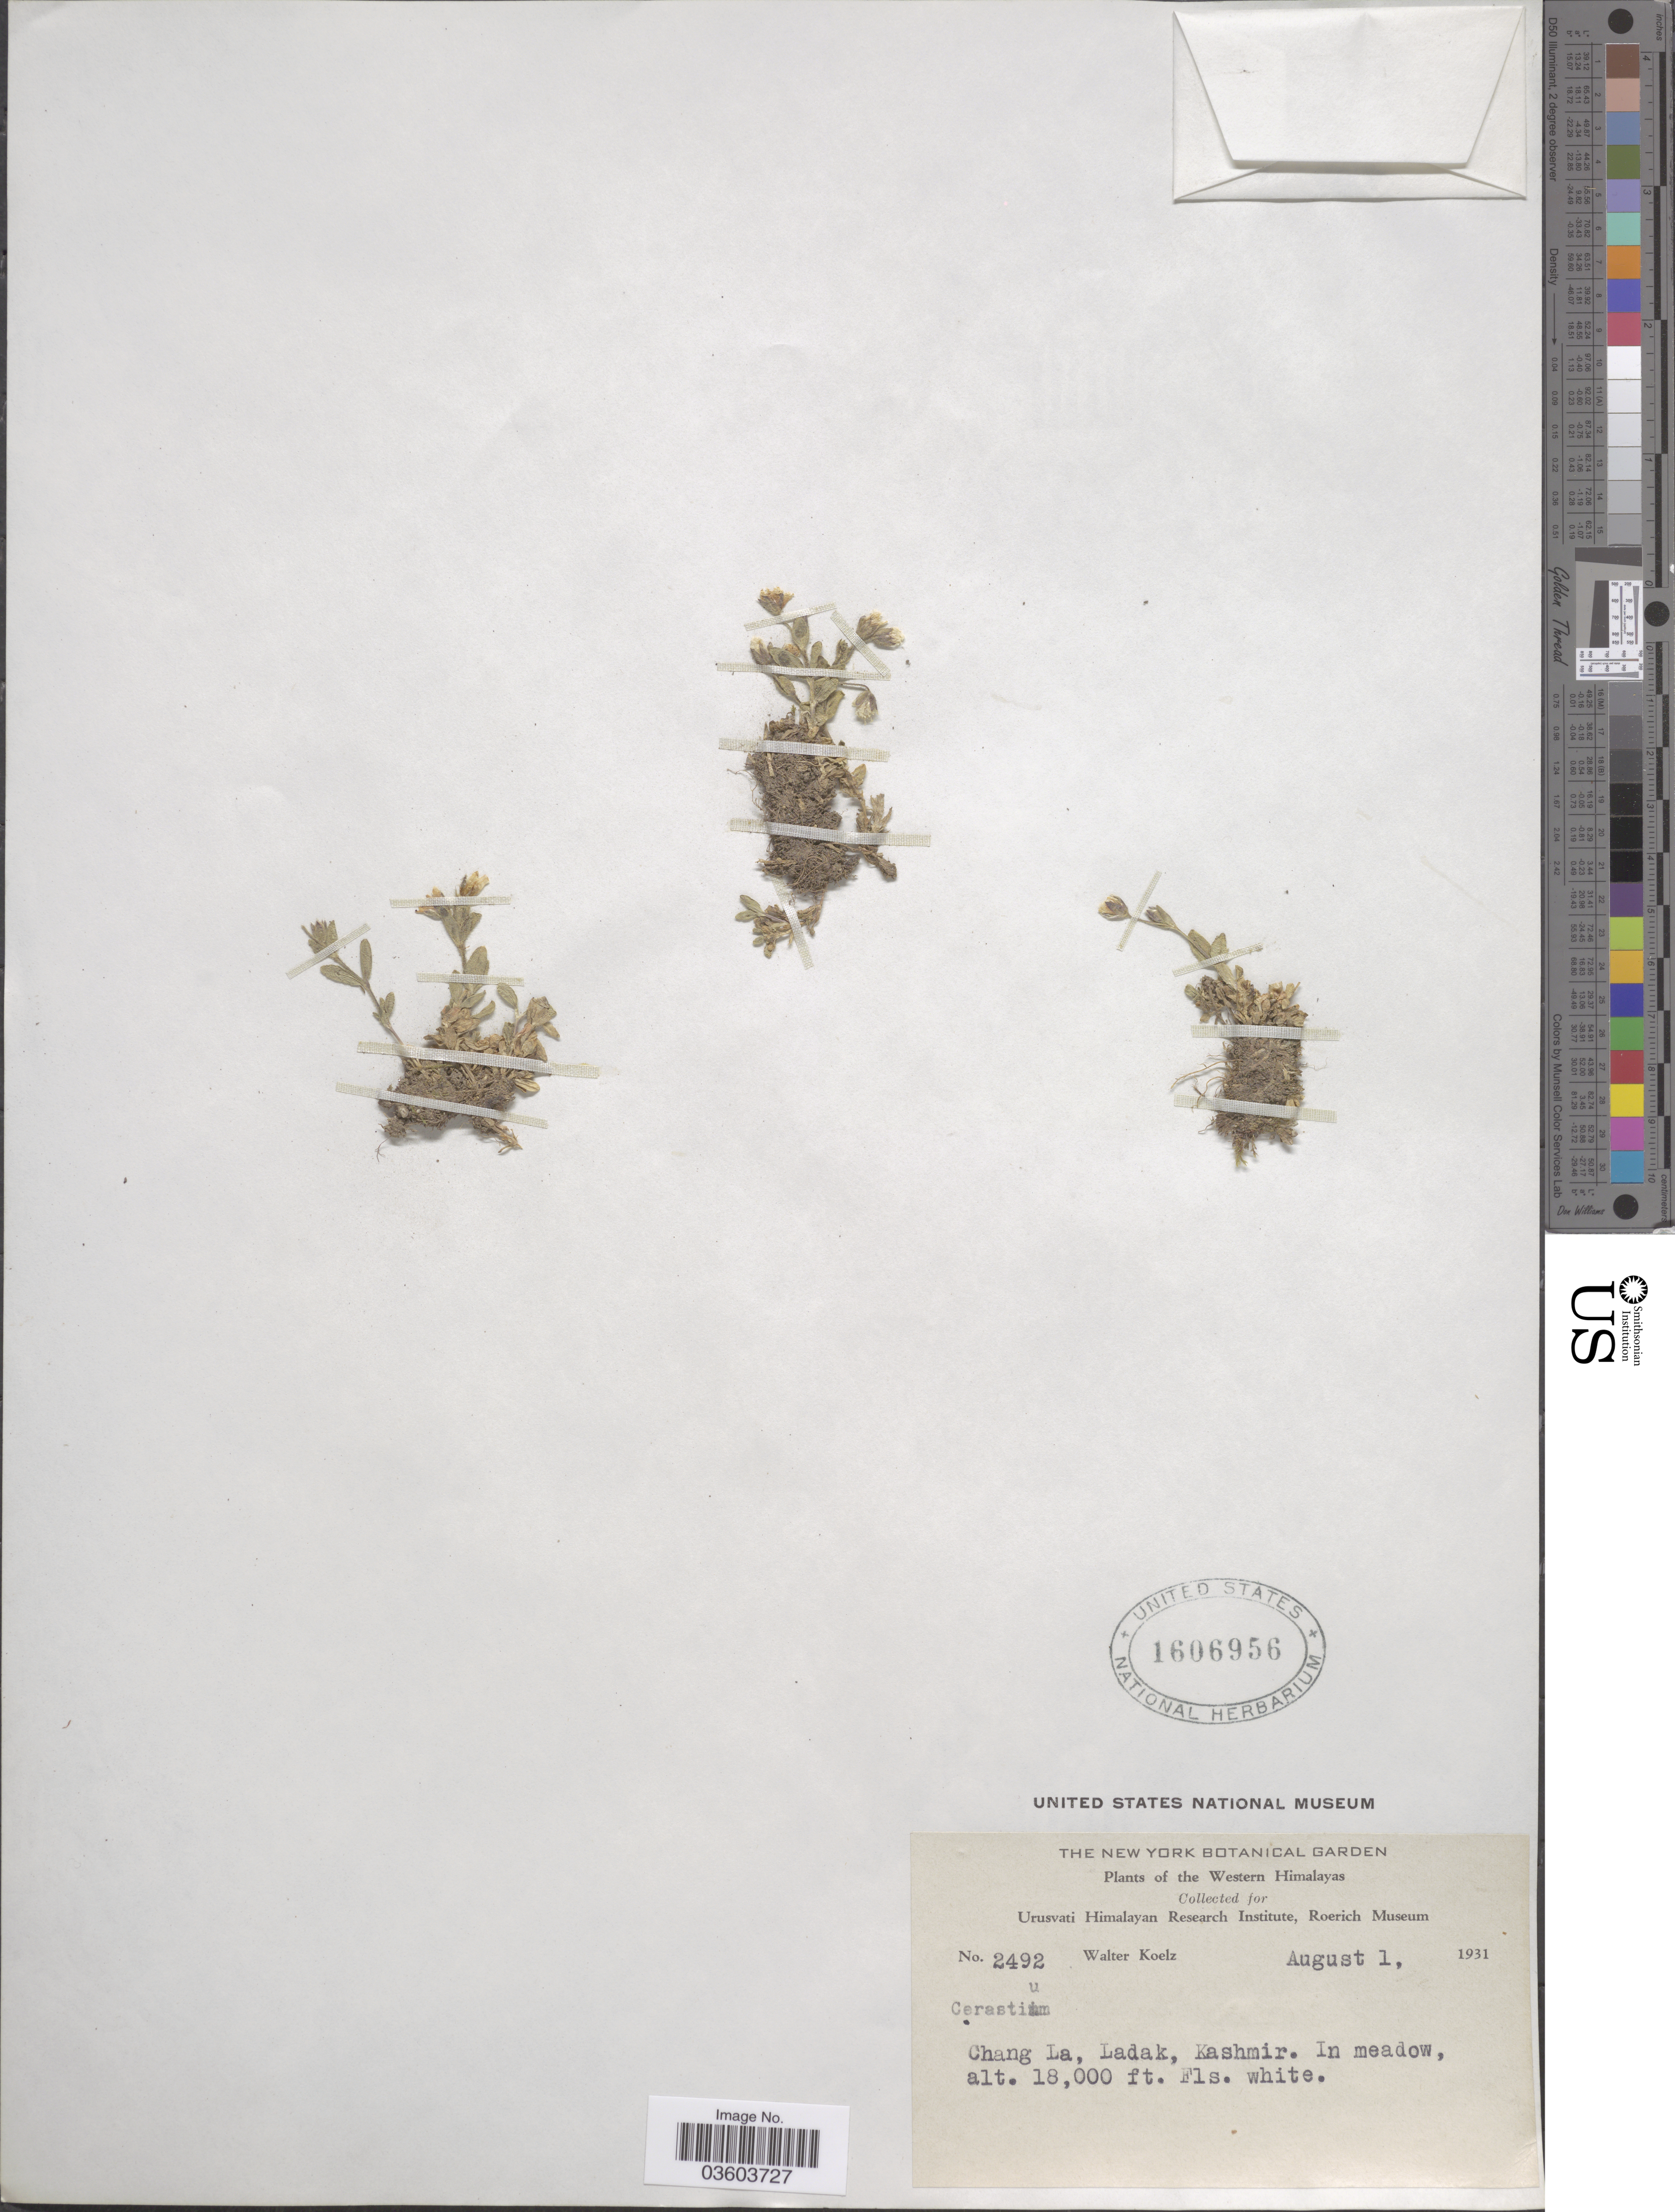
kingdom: Plantae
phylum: Tracheophyta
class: Magnoliopsida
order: Caryophyllales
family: Caryophyllaceae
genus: Cerastium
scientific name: Cerastium sp.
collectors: W. N. Koelz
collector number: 2492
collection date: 1931-08-01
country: India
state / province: Ladakh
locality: Western Himalayas. Chang La, Ladak, Kashmir.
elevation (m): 5486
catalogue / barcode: US 1606956